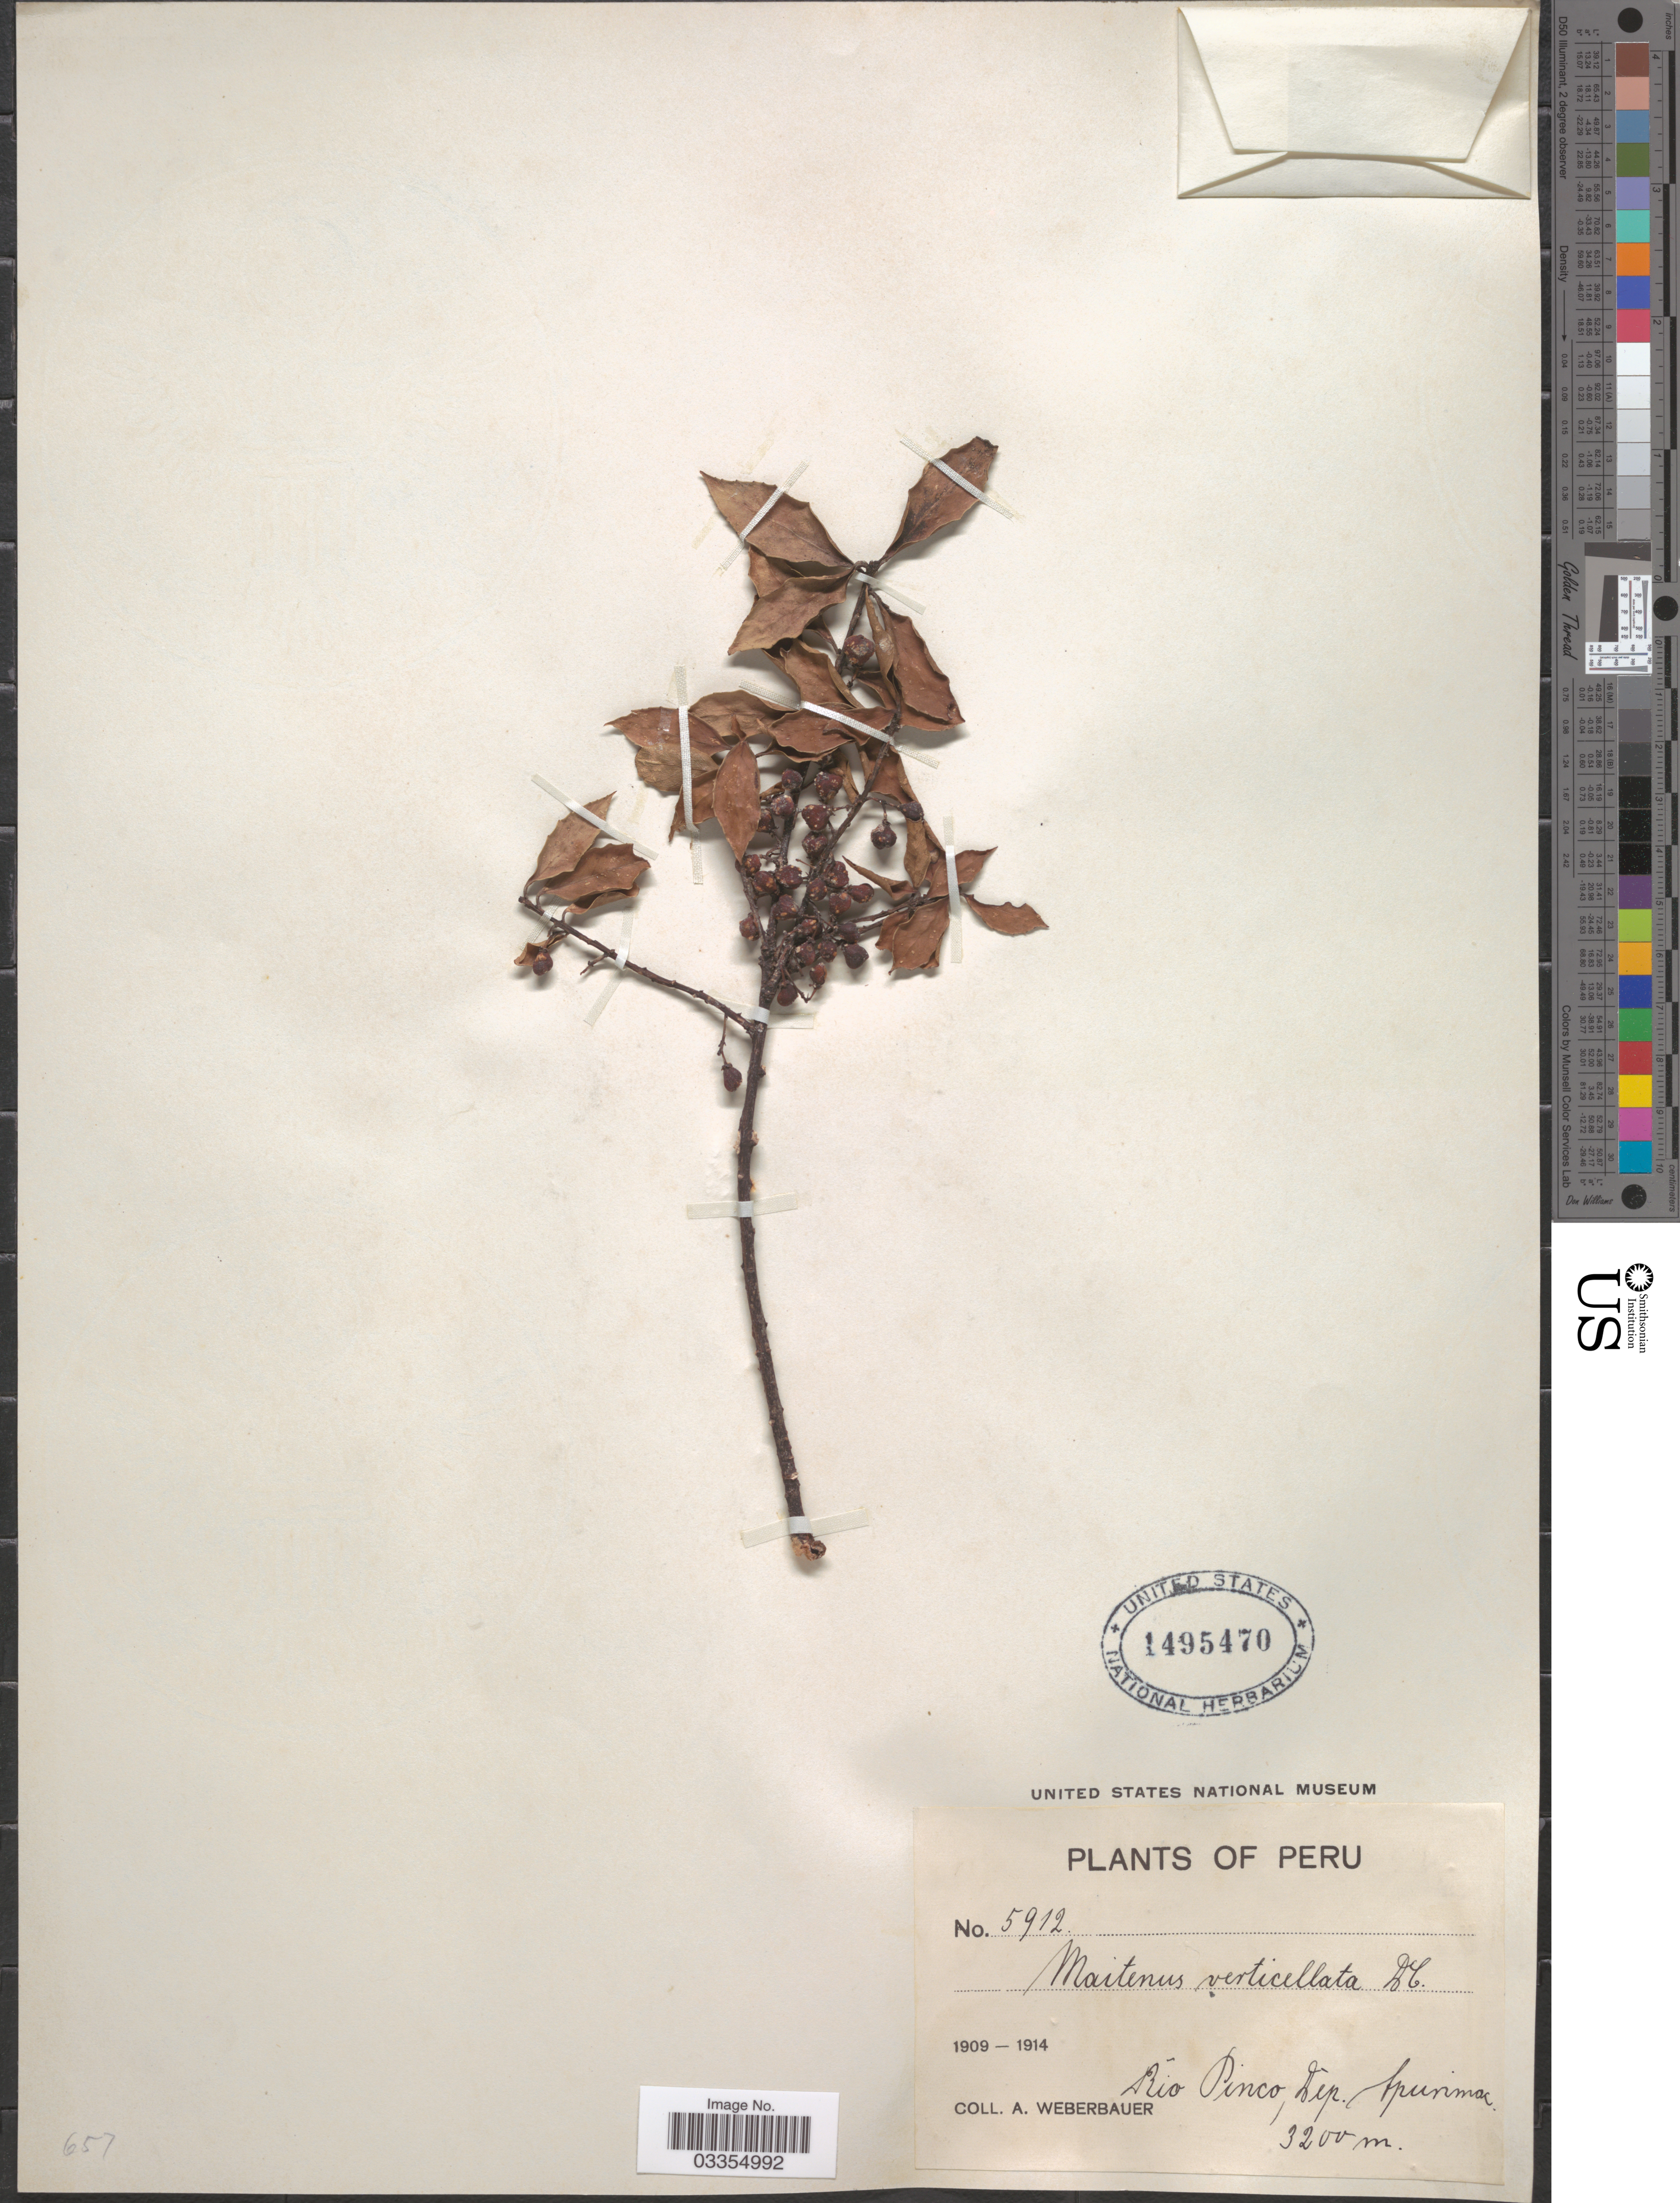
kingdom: Plantae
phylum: Tracheophyta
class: Magnoliopsida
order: Celastrales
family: Celastraceae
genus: Maytenus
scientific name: Maytenus verticillata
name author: (Ruiz & Pav.) DC.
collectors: A. Weberbauer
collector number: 5912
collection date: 1909/1914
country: Peru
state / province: Apurímac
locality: Río Pinco, Dep. Apurimac.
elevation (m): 3200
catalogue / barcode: US 1495470